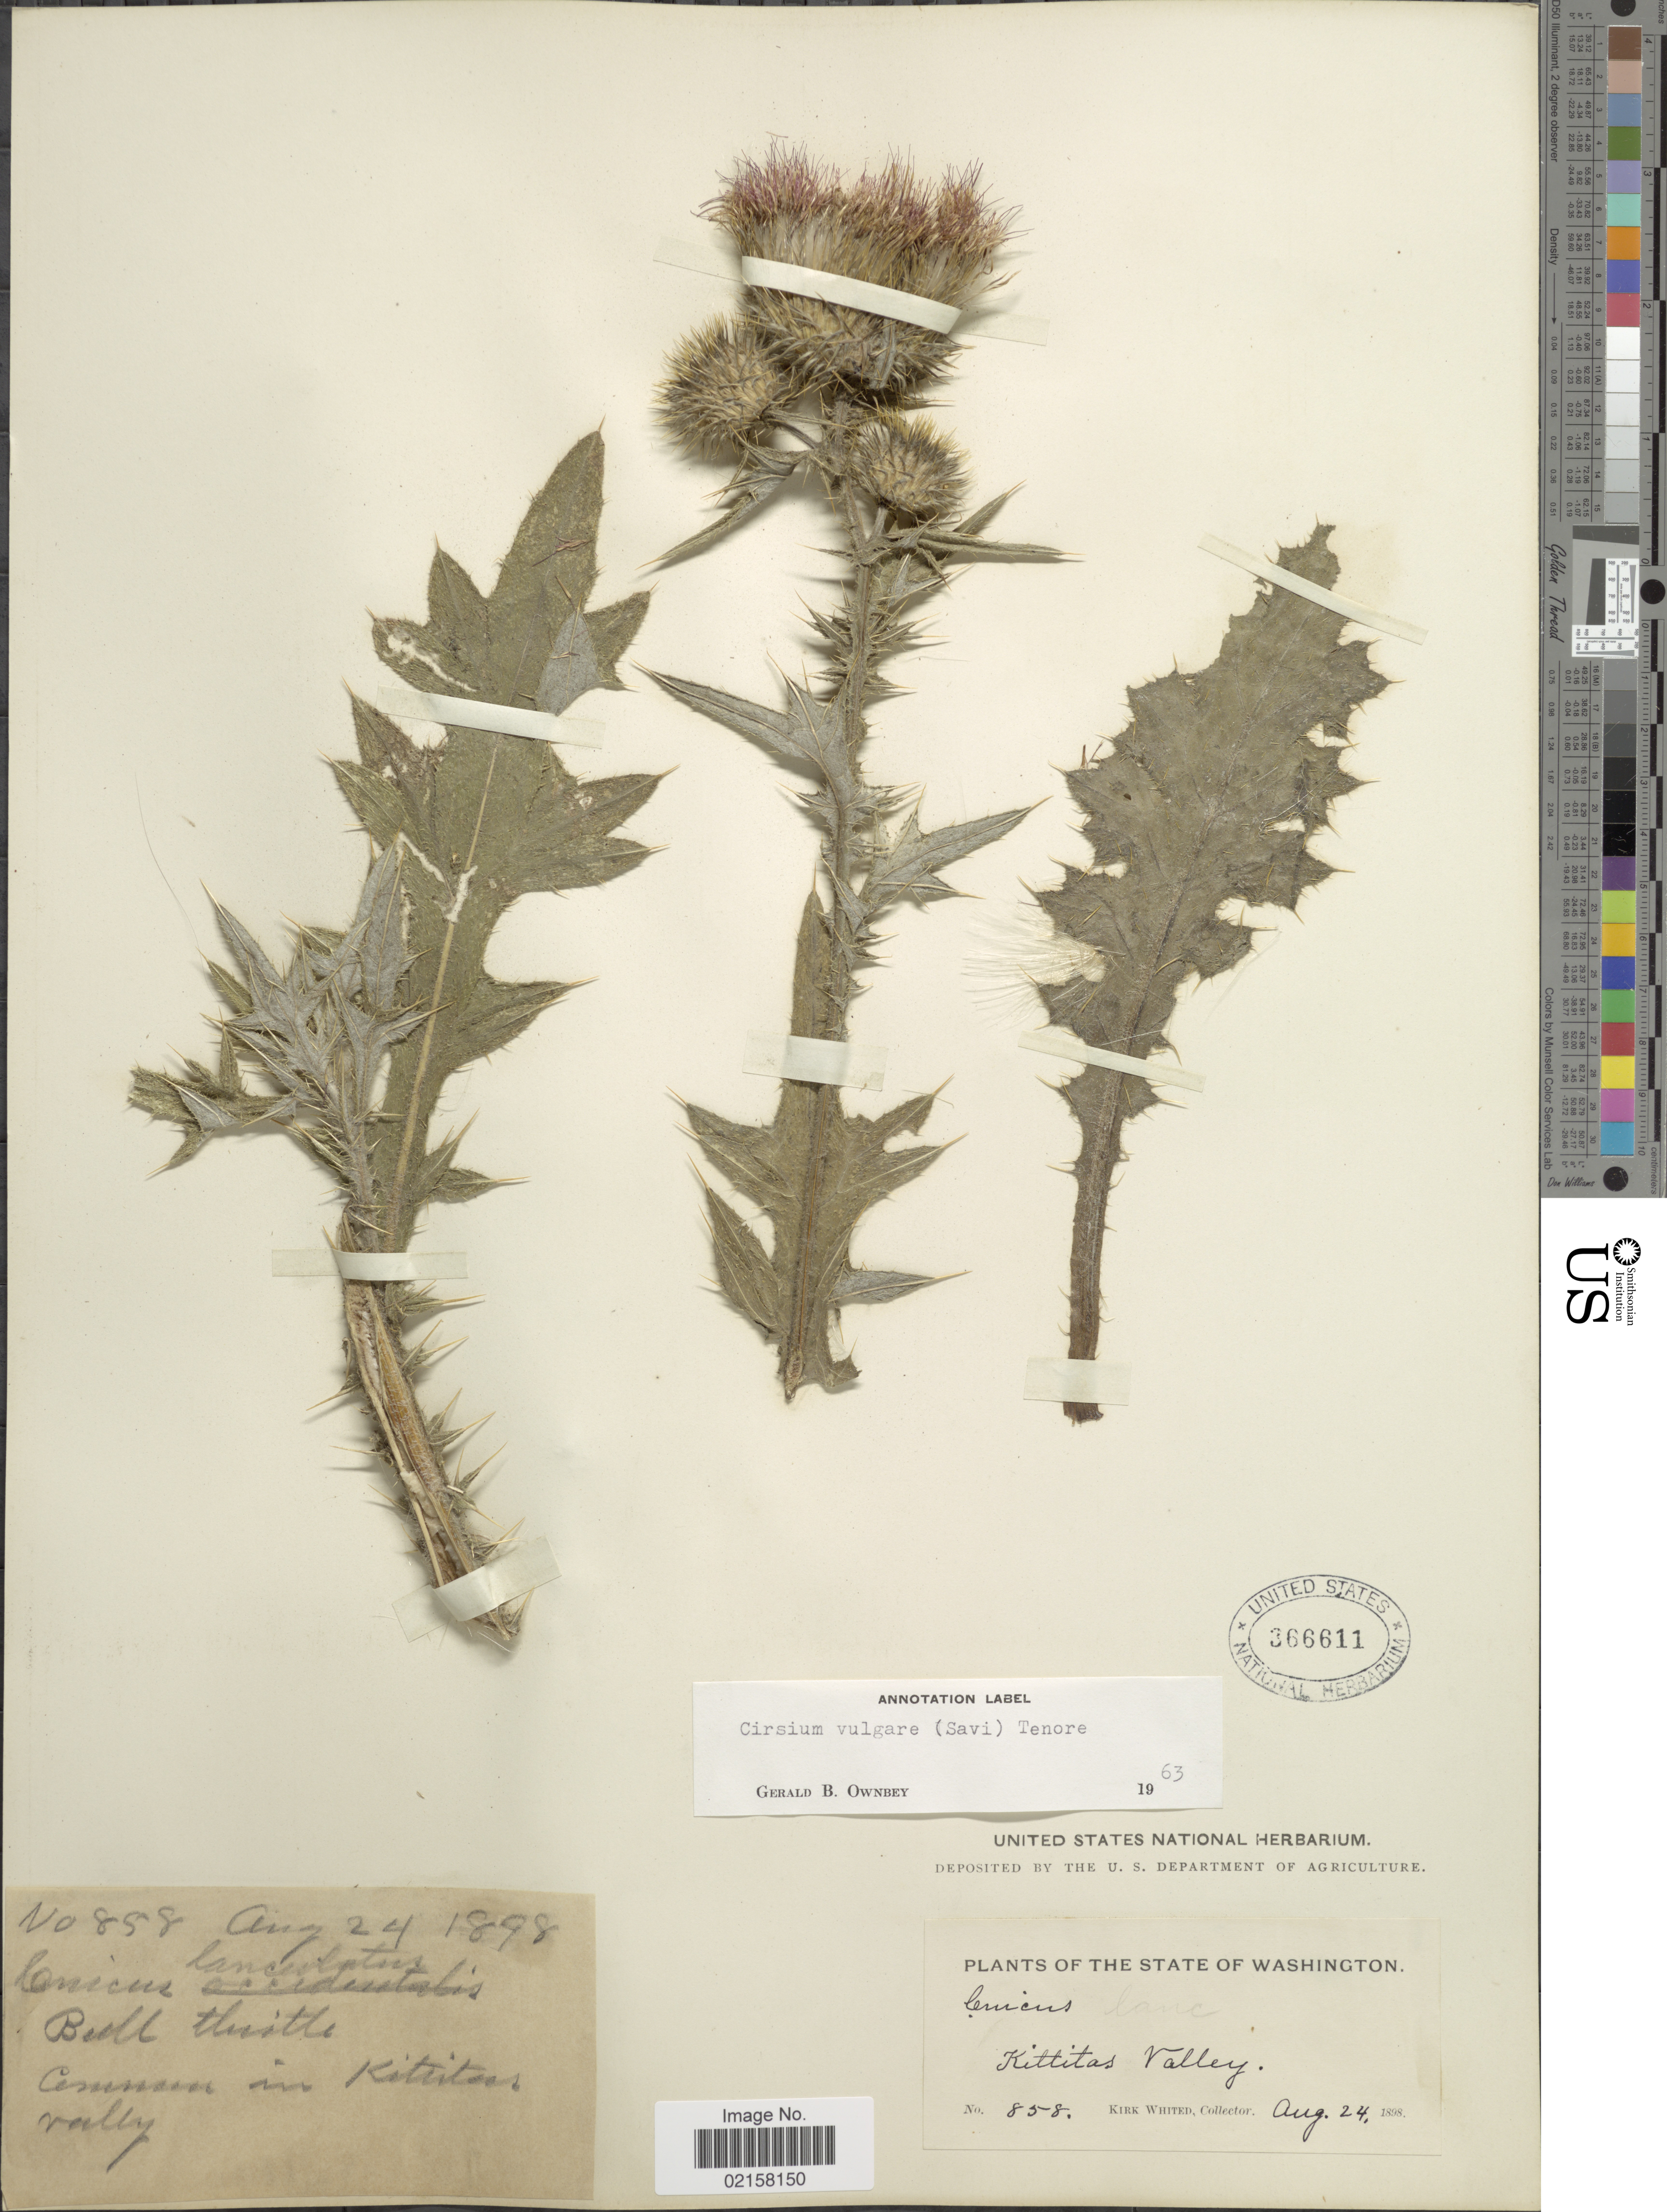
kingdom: Plantae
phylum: Tracheophyta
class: Magnoliopsida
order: Asterales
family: Asteraceae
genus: Cirsium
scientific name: Cirsium vulgare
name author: (Savi) Ten.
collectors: K. Whited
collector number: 858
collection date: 1898-08-24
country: United States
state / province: Washington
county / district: Kittitas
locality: Kittitas Valley, Bull thistle.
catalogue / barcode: US 366611